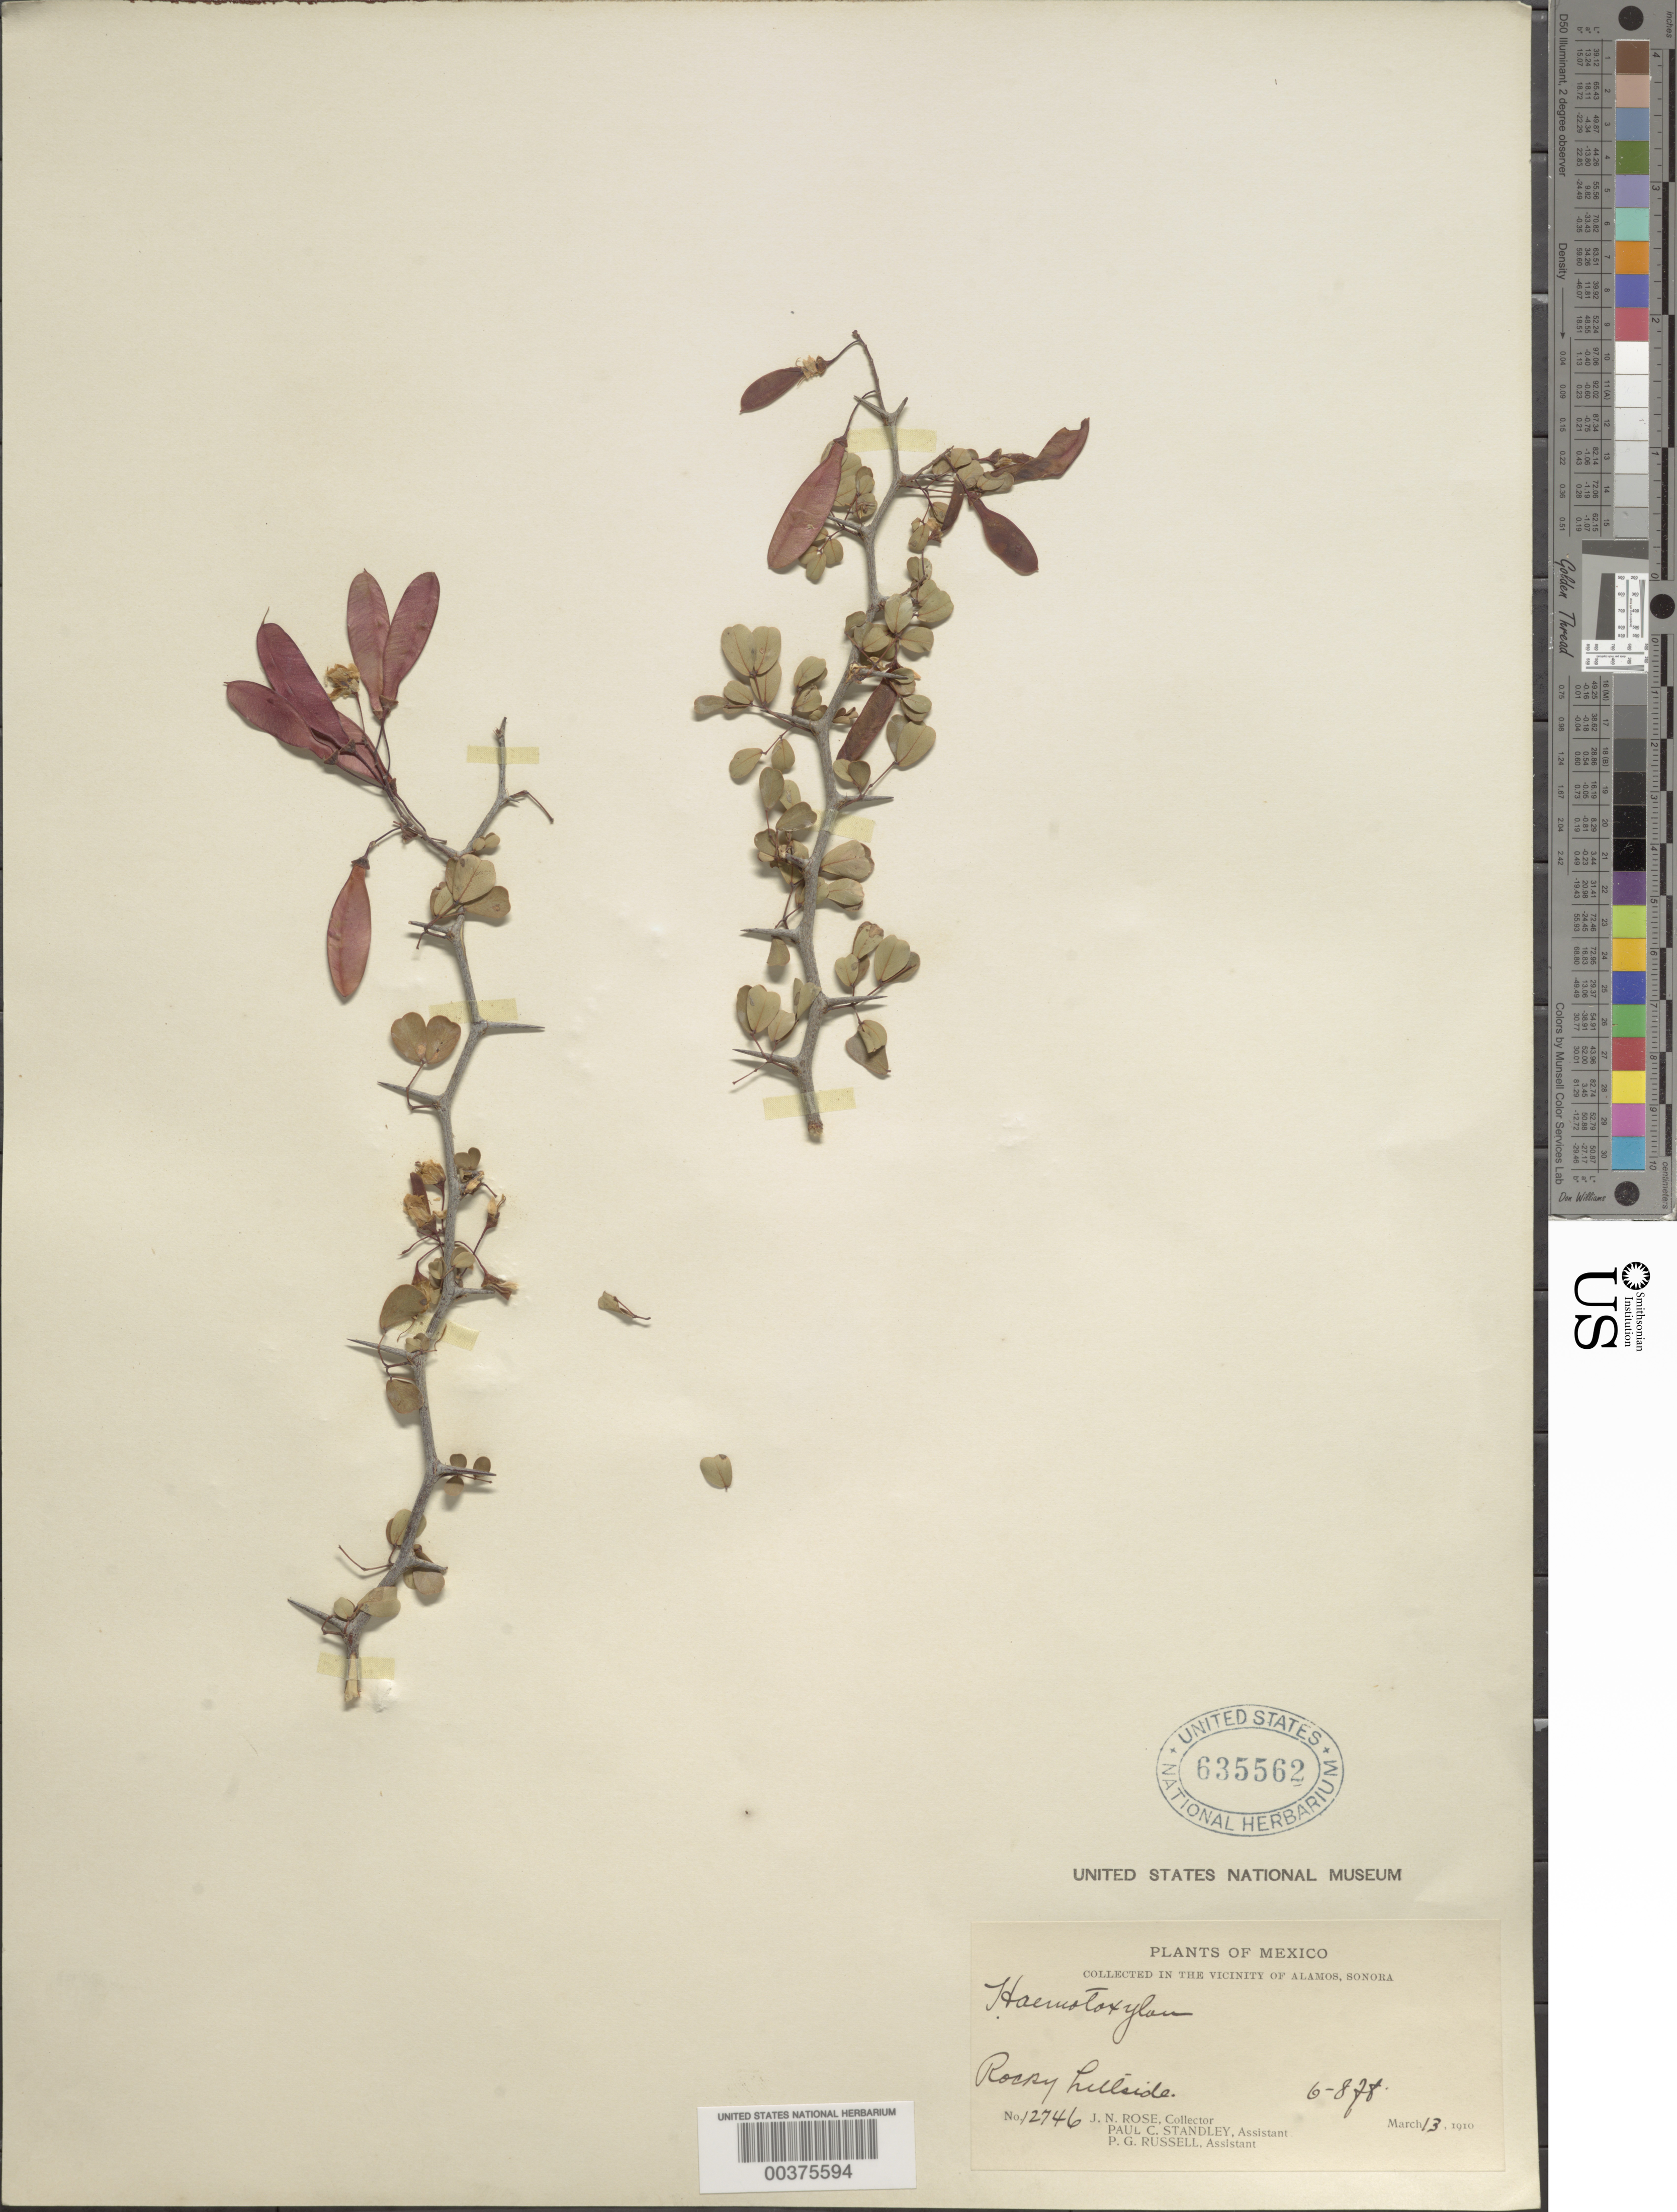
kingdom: Plantae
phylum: Tracheophyta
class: Magnoliopsida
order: Fabales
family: Fabaceae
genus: Haematoxylum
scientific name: Haematoxylum brasiletto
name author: H. Karst.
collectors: J. N. Rose, P. C. Standley & P. G. Russell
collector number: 12746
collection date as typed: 13 Mar 1910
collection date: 1910-03-13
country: Mexico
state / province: Sonora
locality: Vicinity of Alamos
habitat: Rocky hillside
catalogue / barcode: US 635562